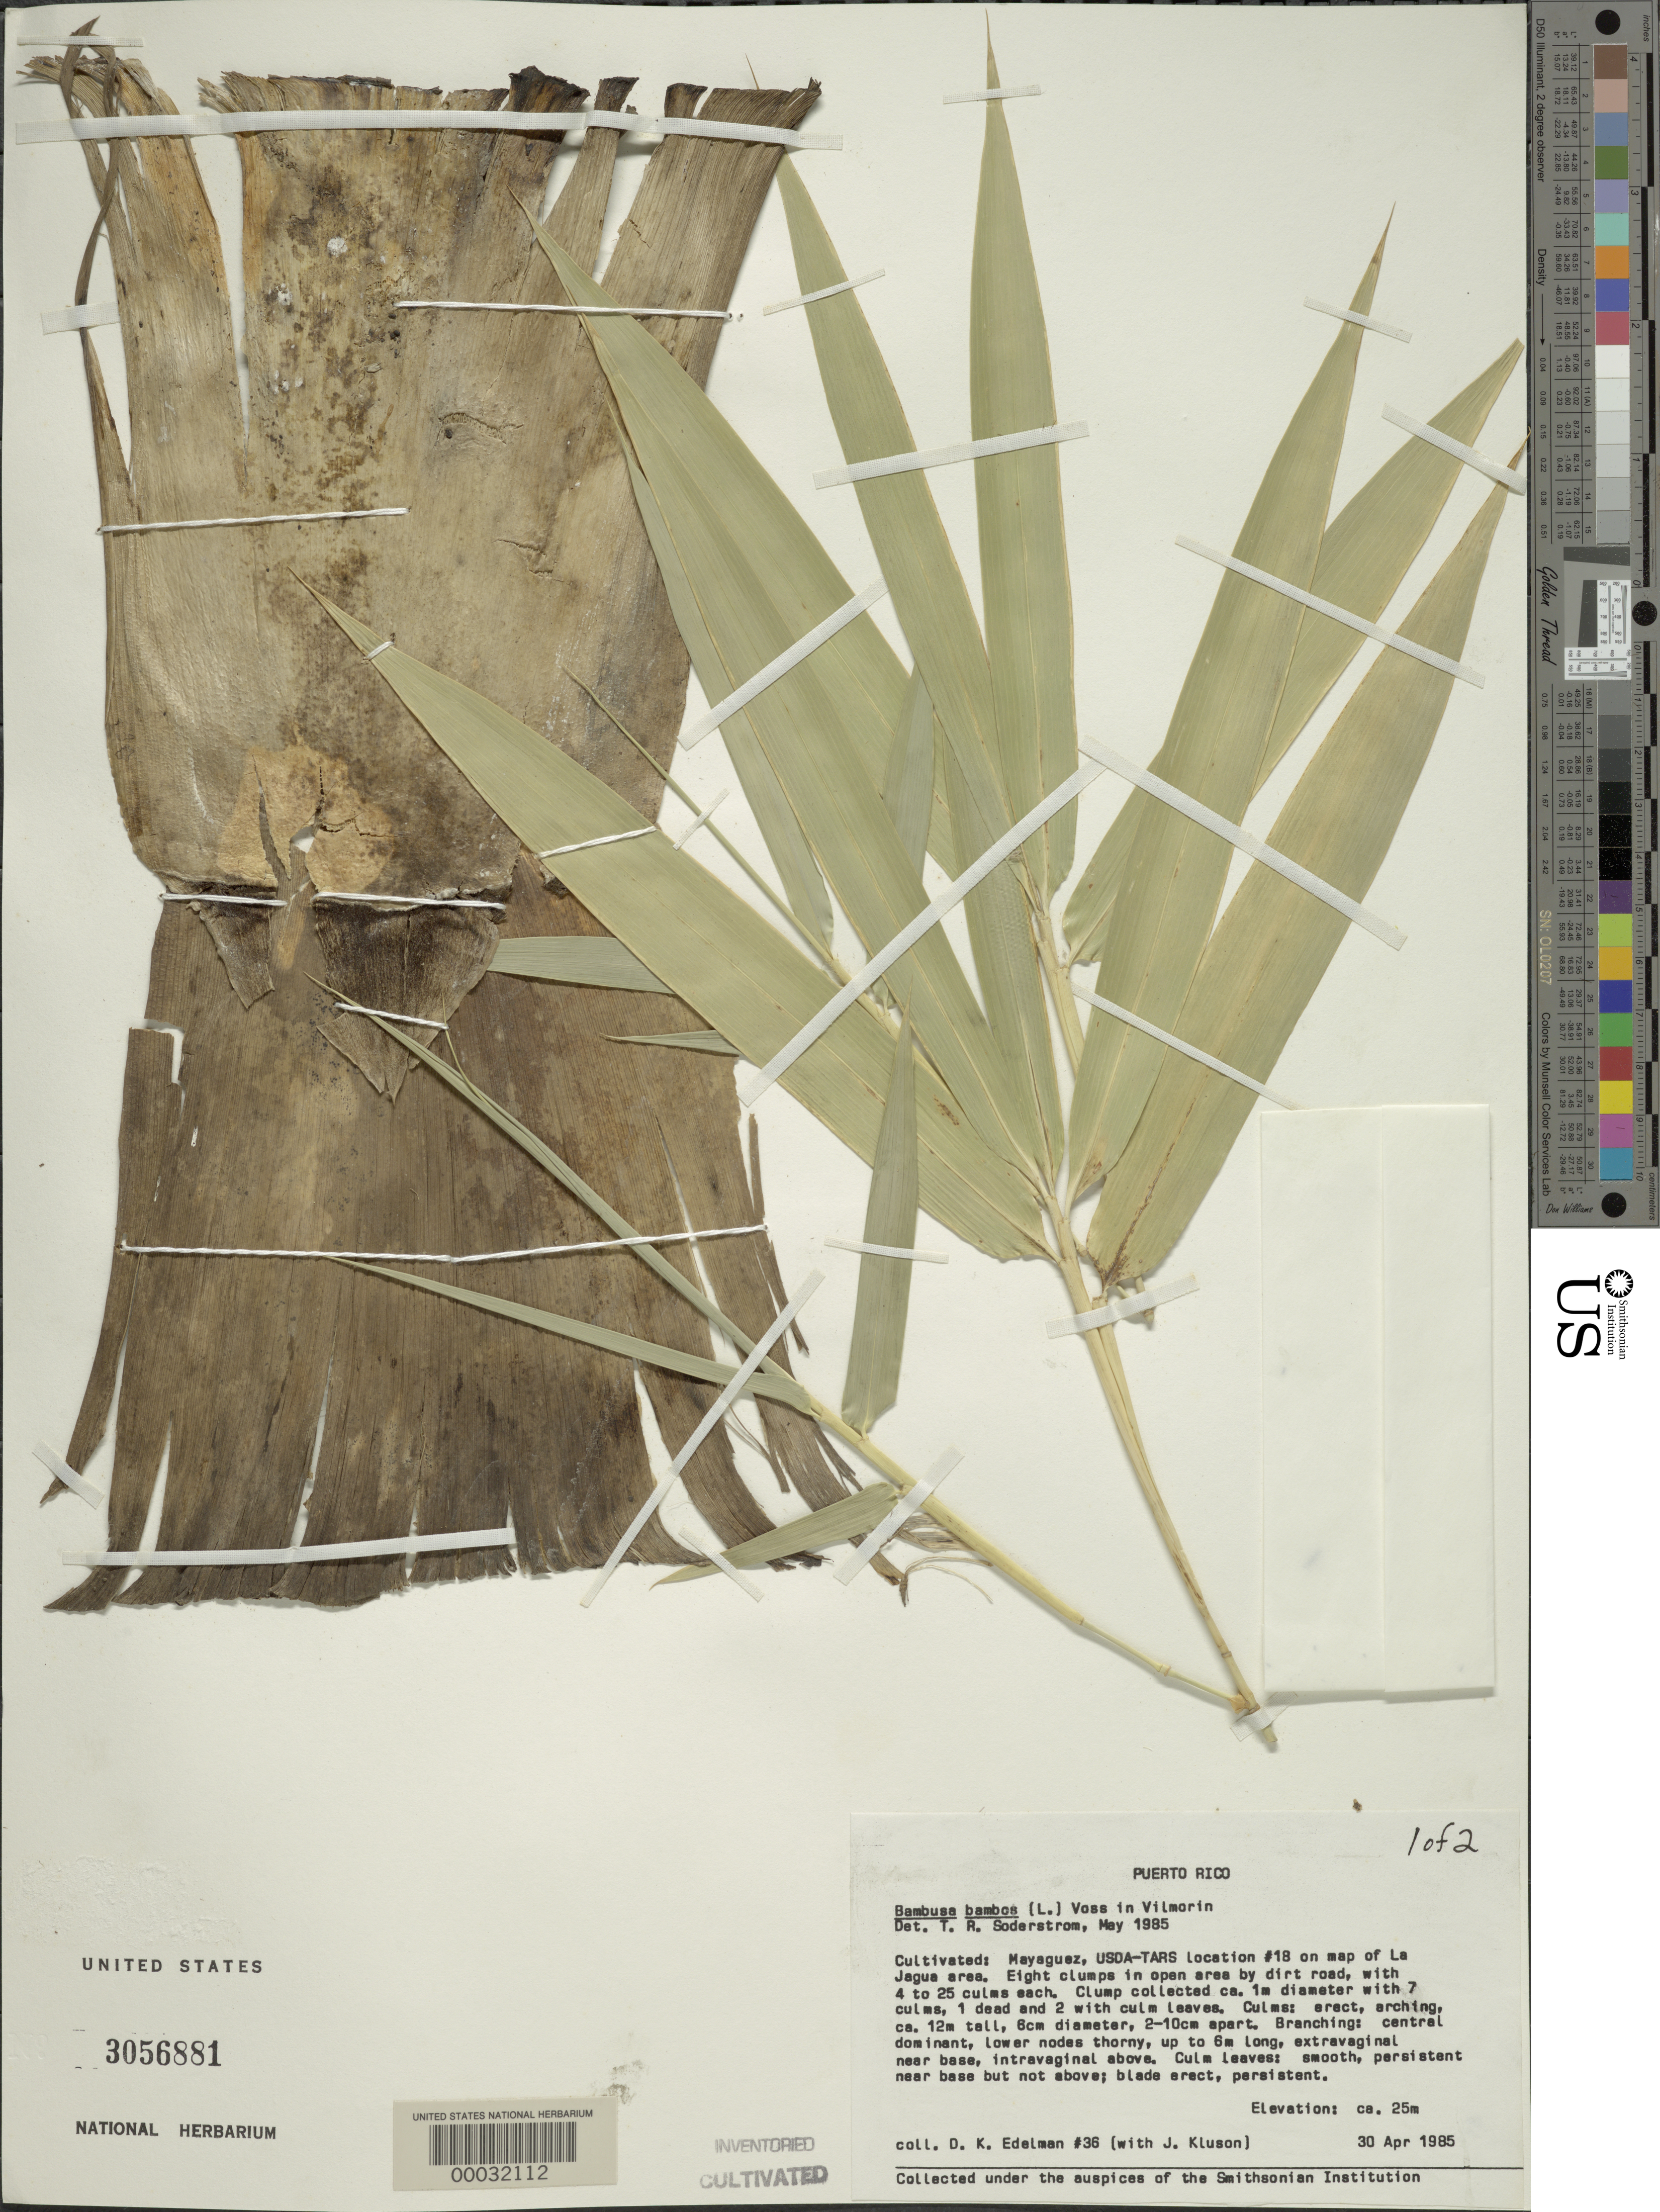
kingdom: Plantae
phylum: Tracheophyta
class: Liliopsida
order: Poales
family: Poaceae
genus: Bambusa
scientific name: Bambusa bambos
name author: (L.) Voss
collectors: D. Edelman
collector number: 36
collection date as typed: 30 Apr 1985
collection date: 1985-04-30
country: Puerto Rico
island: Greater Antilles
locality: Mayaguez, usda-tars, location 18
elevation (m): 25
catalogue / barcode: US 3056881